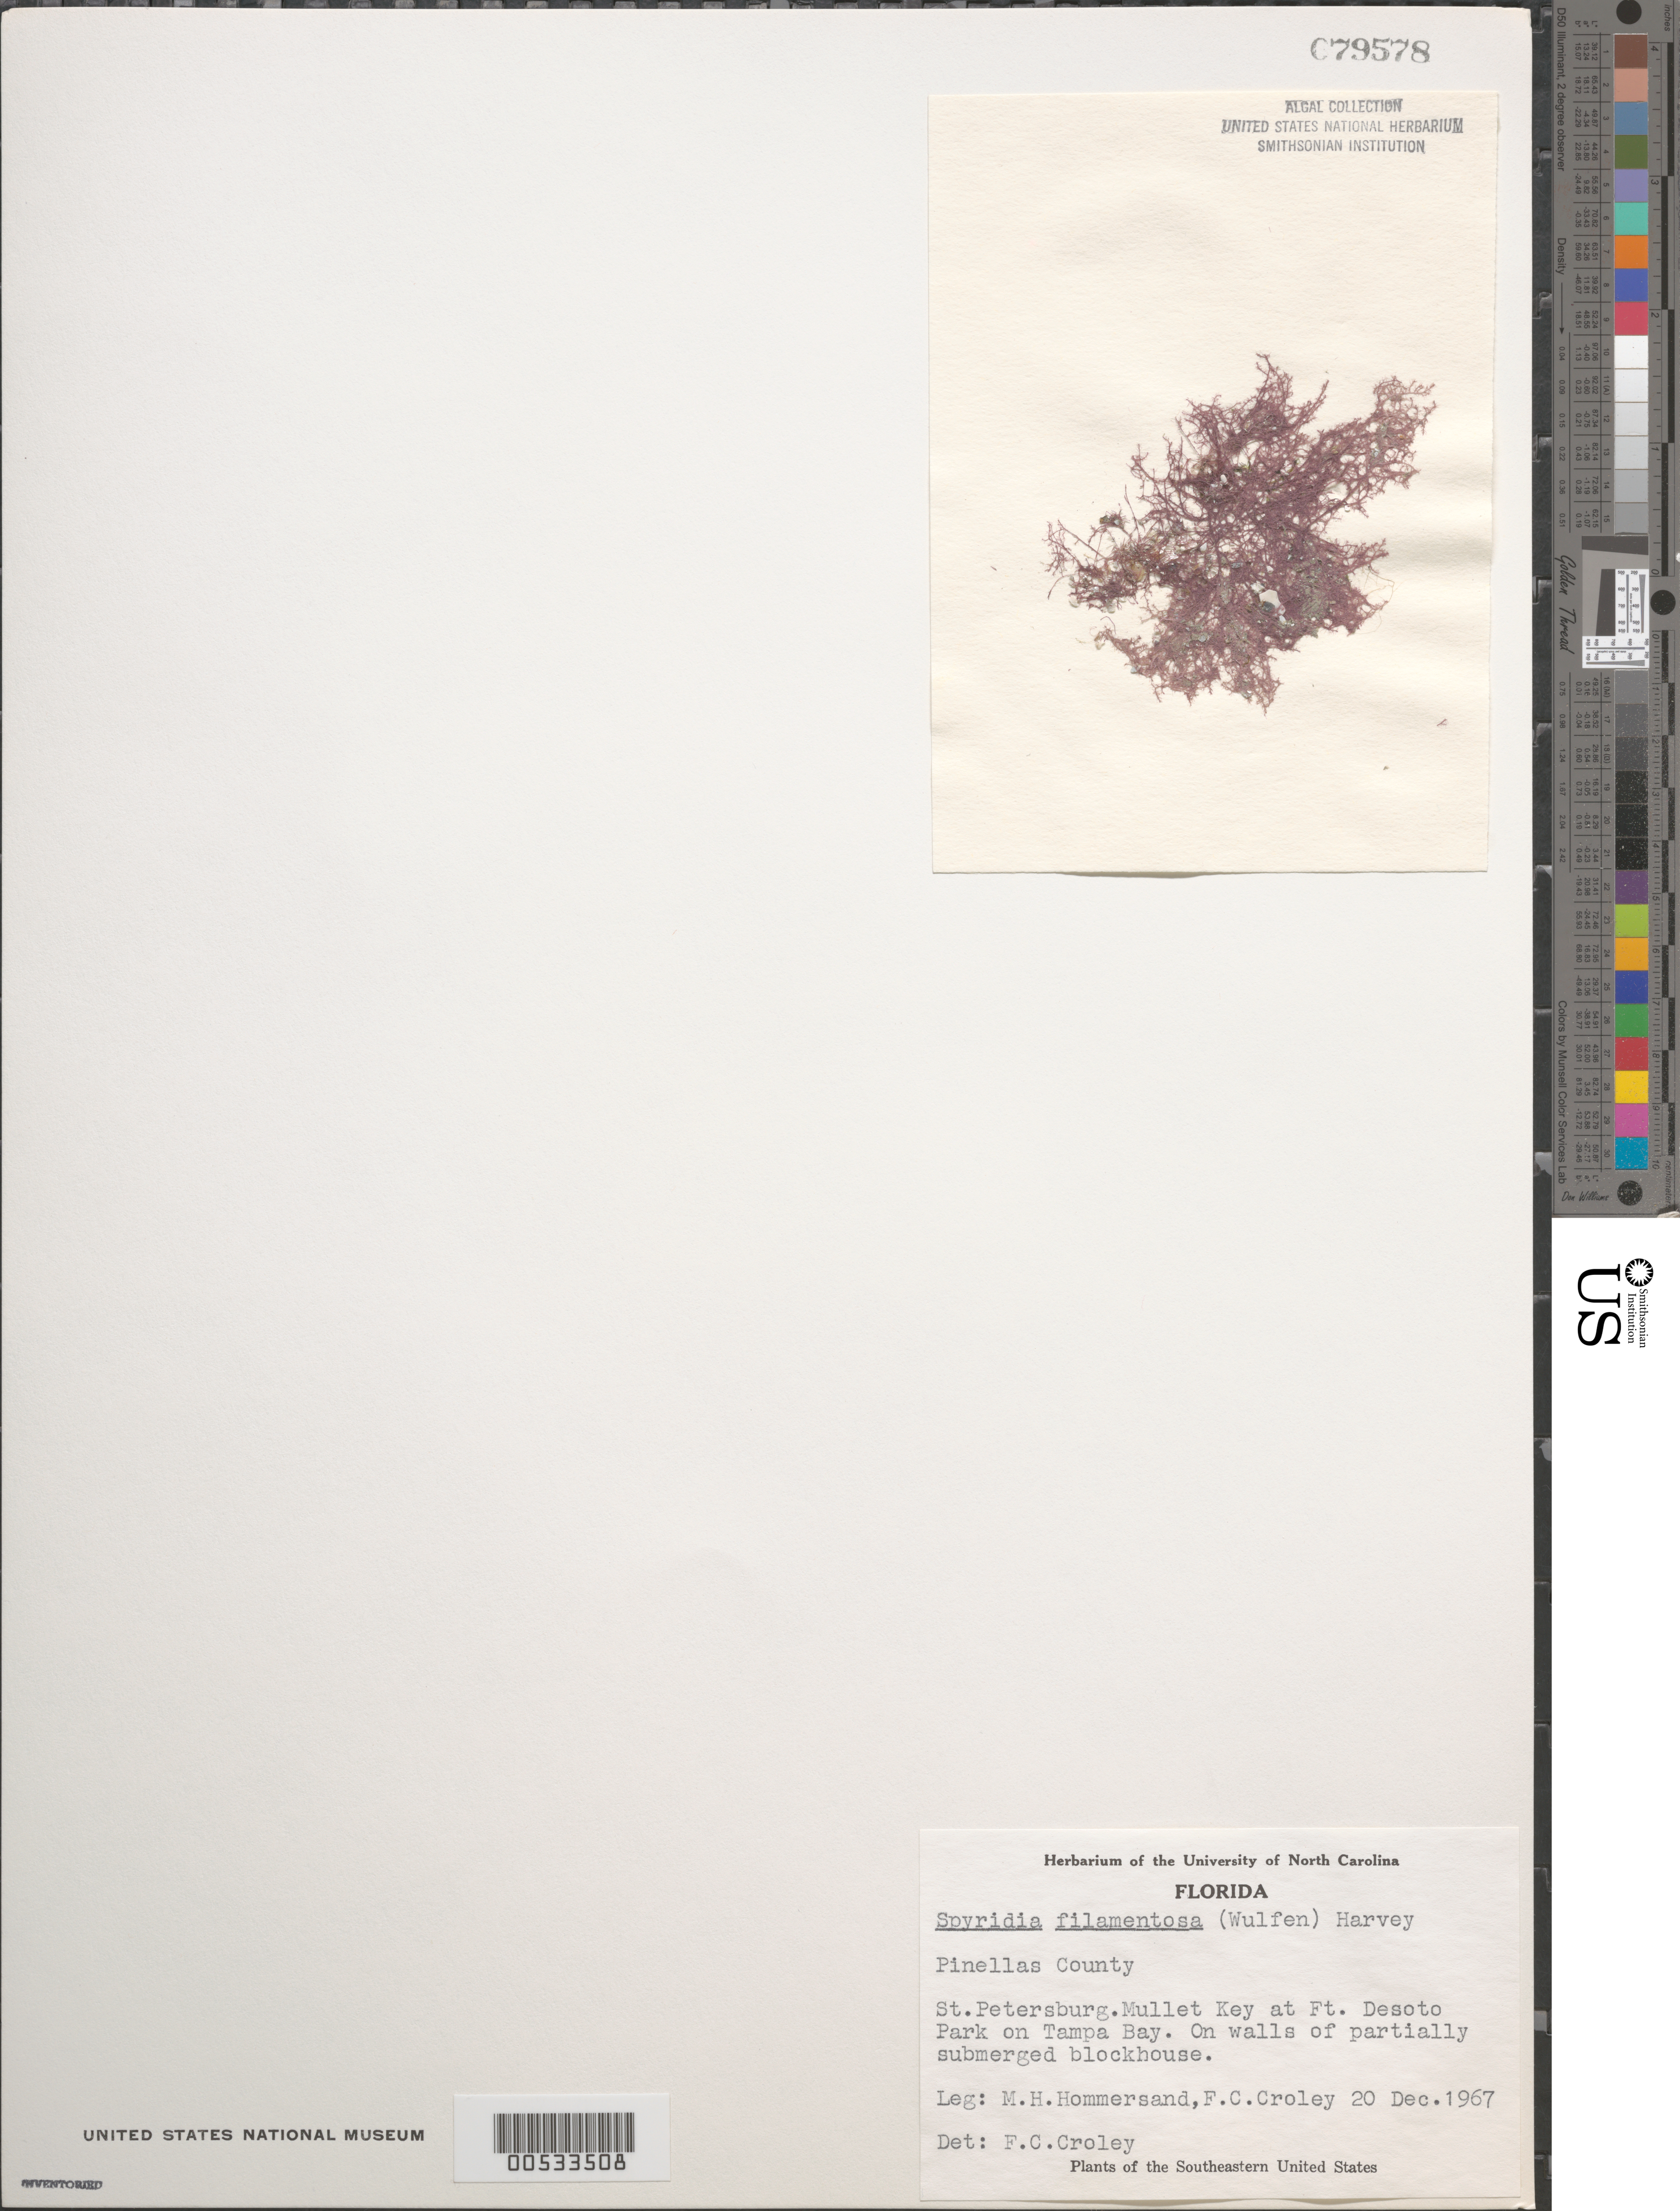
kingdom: Plantae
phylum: Rhodophyta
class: Florideophyceae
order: Ceramiales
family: Spyridiaceae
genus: Spyridia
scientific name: Spyridia filamentosa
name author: (Wulfen) Harv.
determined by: Croley, F. C.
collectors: M. H. Hommersand & F. C. Croley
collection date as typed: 20 Dec 1967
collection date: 1967-12-20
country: United States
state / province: Florida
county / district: Pinellas County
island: Mullet Key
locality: Fort DeSoto Park, Tampa Bay, St. Petersburg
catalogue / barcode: US 79578